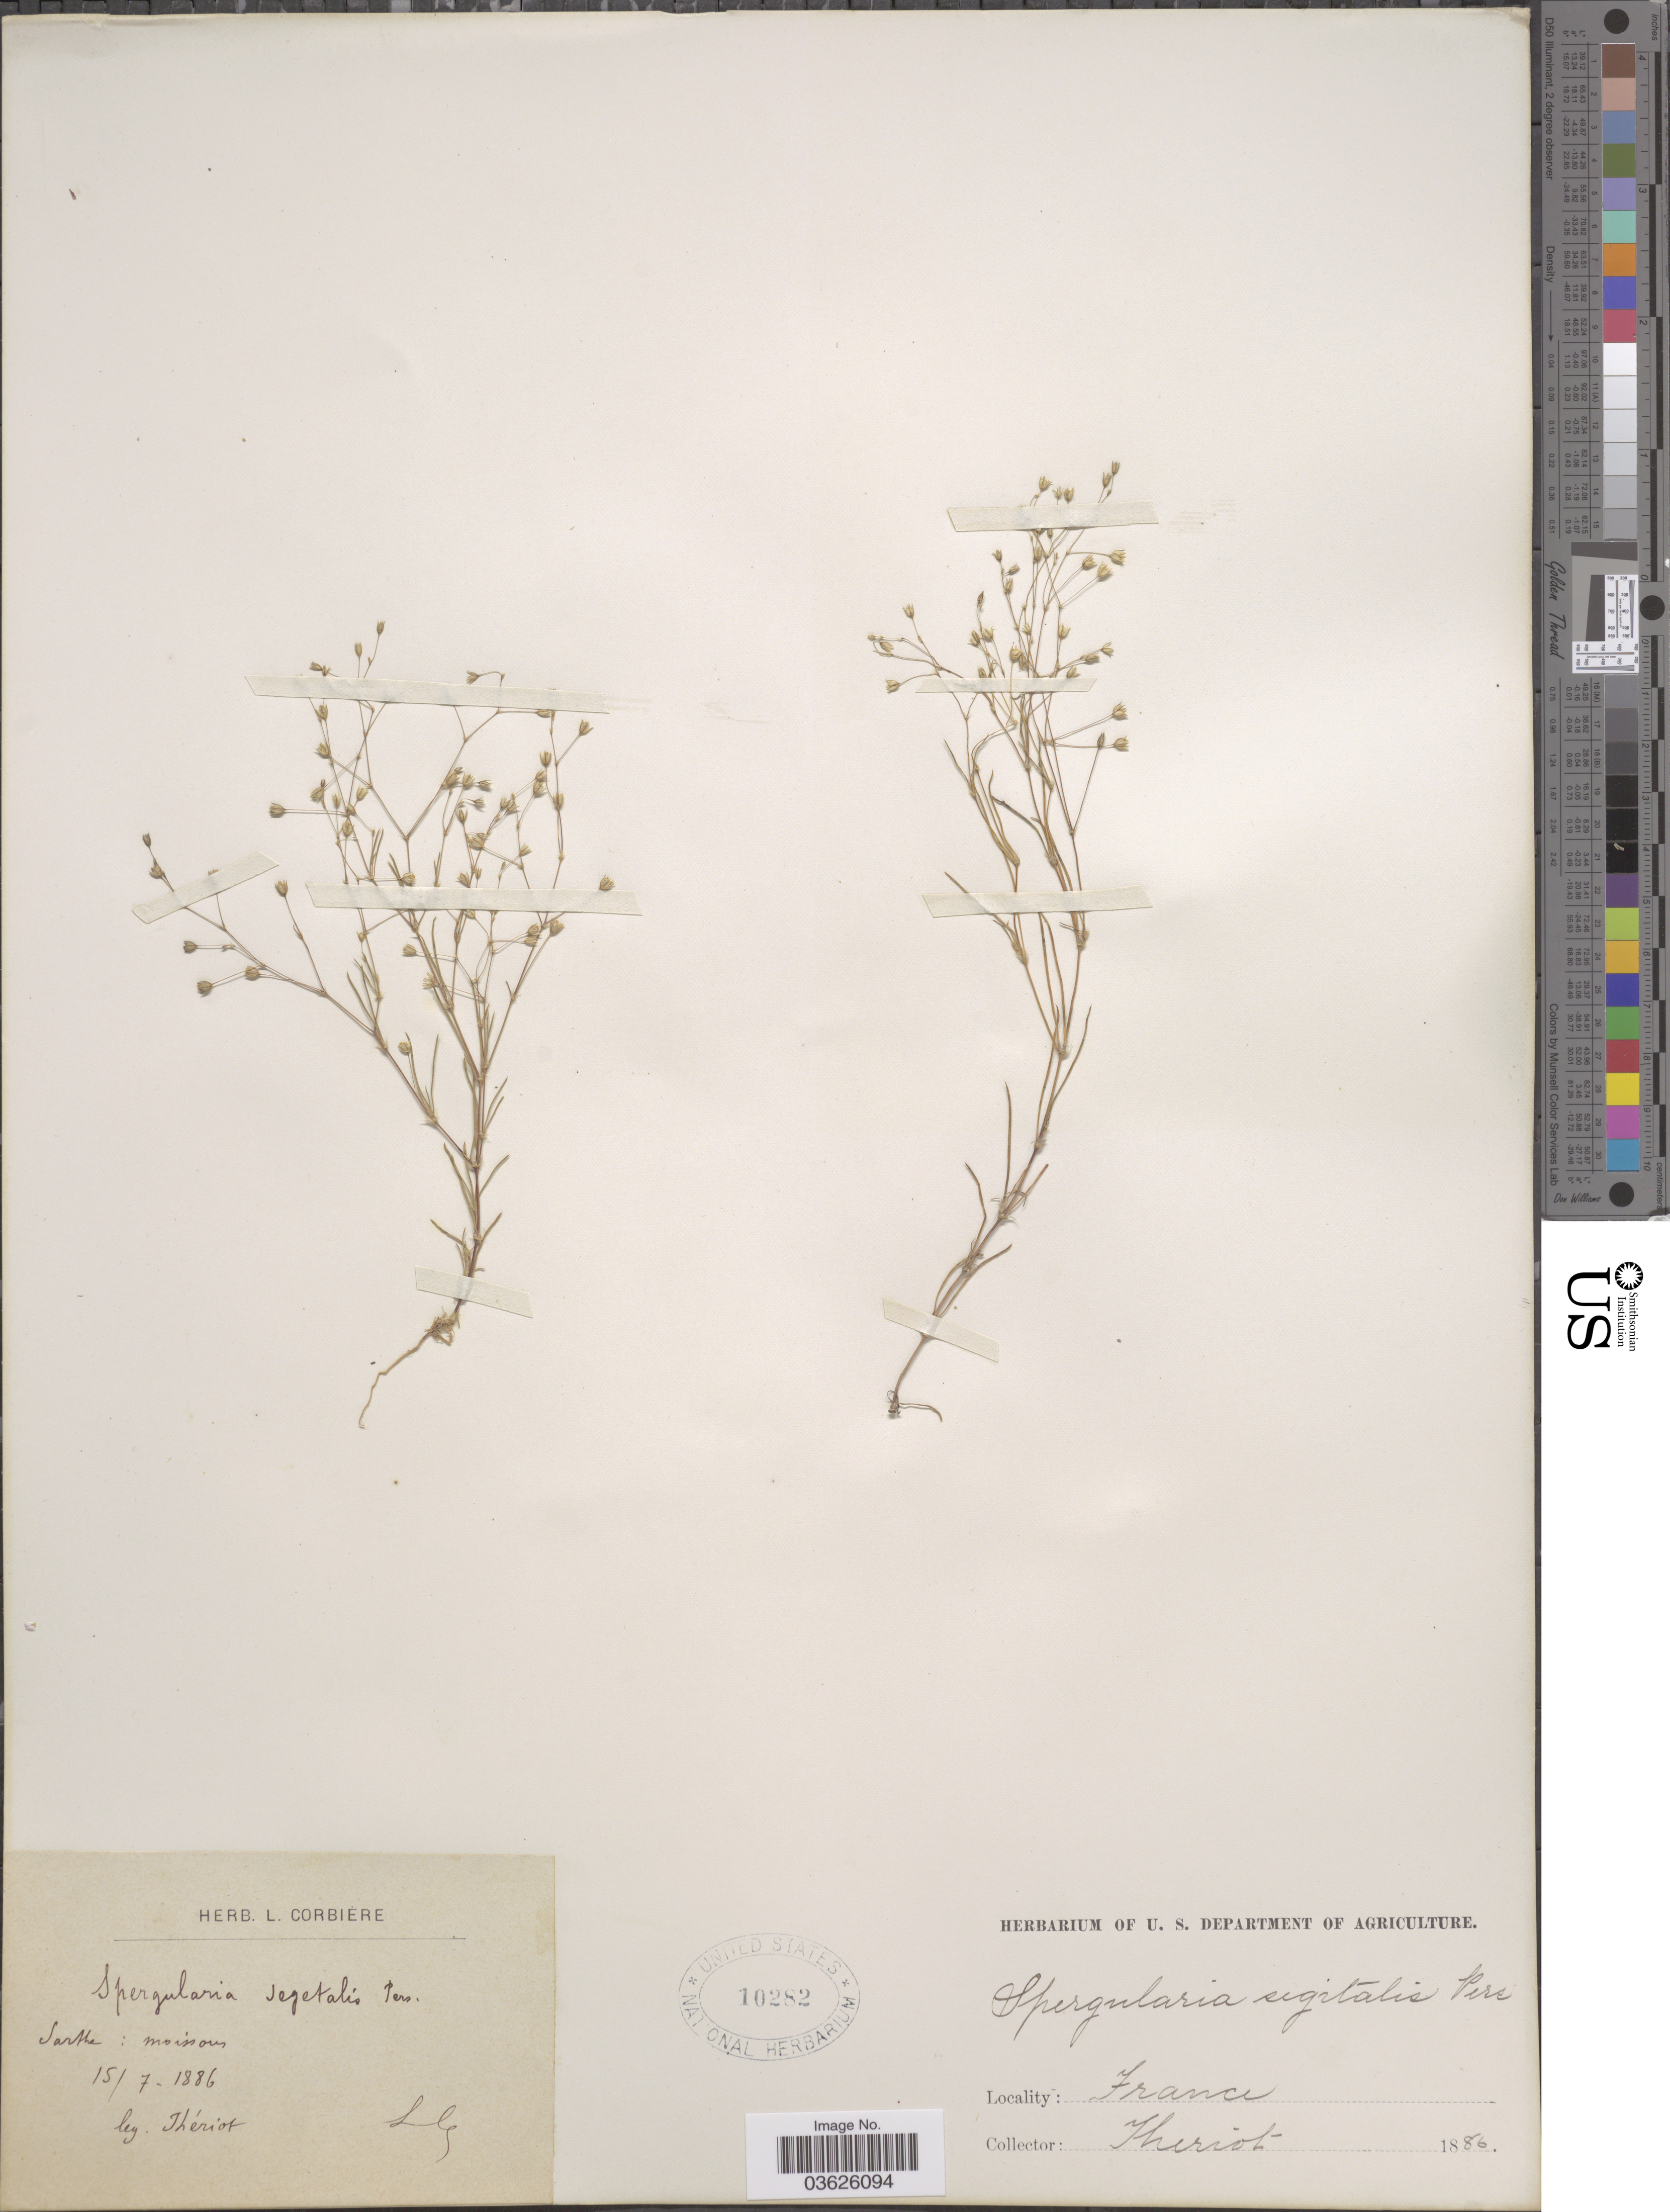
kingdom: Plantae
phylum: Tracheophyta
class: Magnoliopsida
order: Caryophyllales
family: Caryophyllaceae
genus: Tissa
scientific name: Tissa segetalis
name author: (L.) Warb.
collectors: Thériot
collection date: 1886-07-15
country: France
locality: Sarthe: moissons.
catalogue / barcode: US 10282